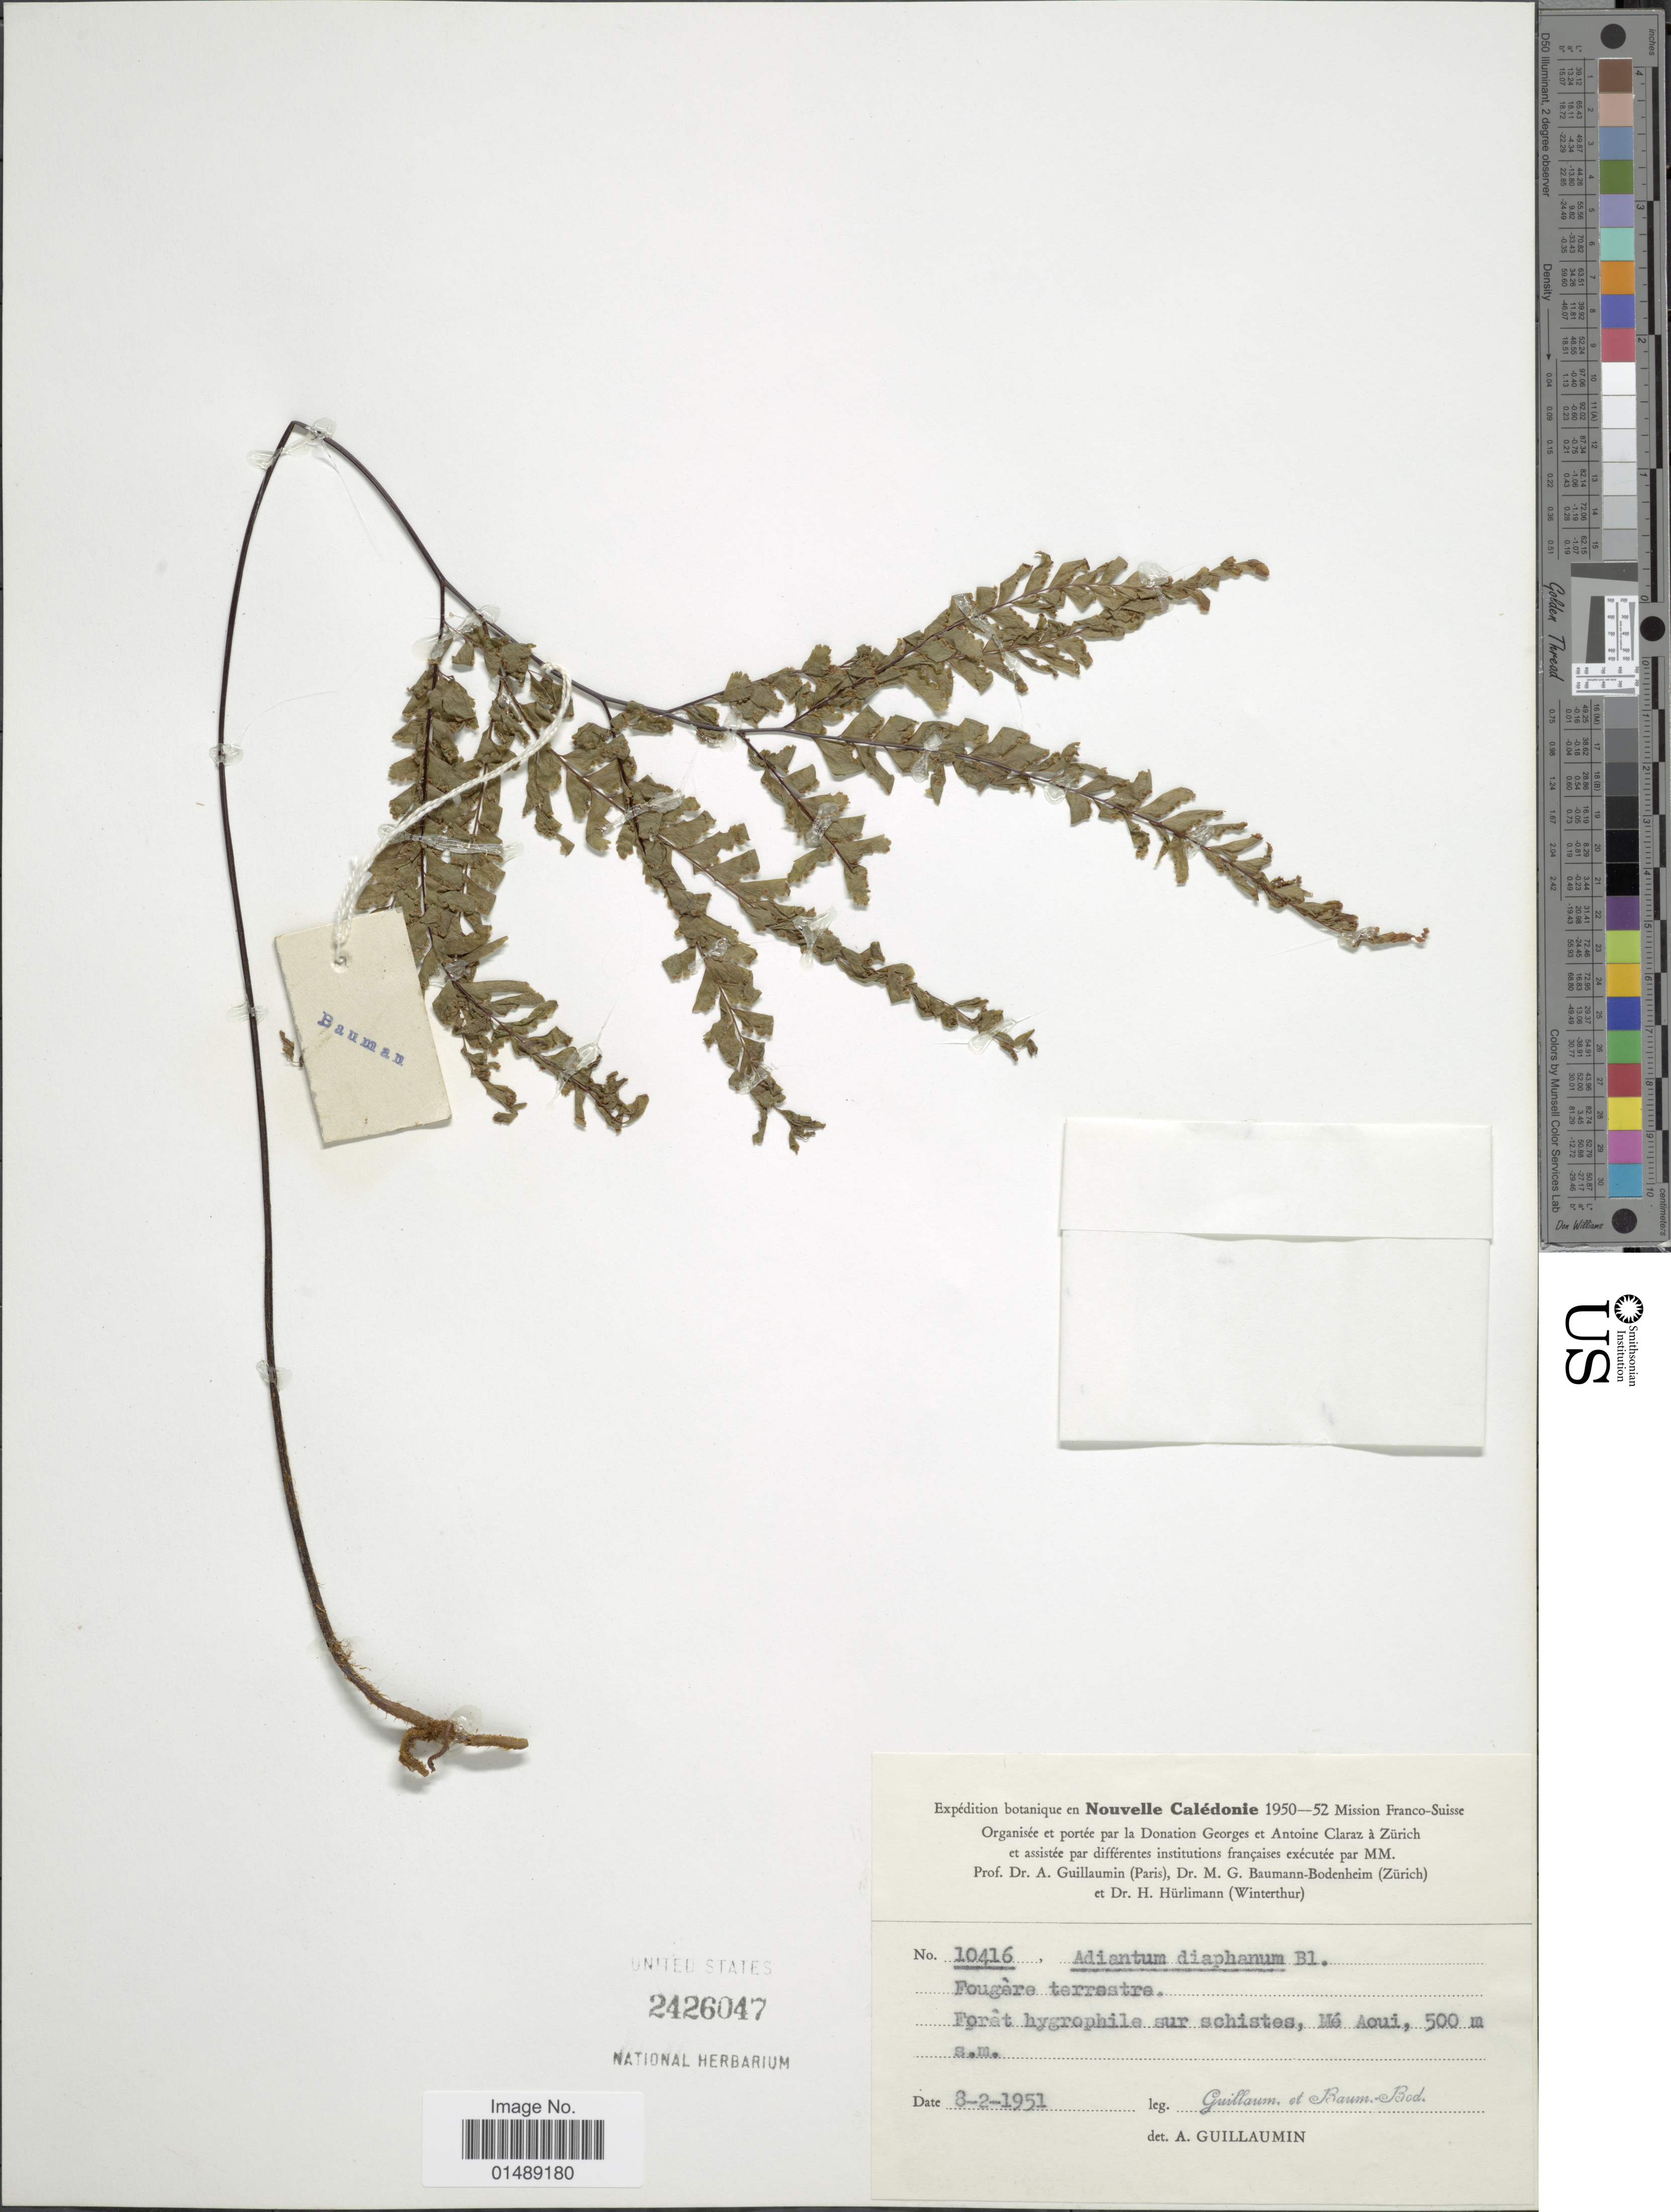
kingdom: Plantae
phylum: Tracheophyta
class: Polypodiopsida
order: Polypodiales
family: Pteridaceae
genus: Adiantum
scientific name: Adiantum diaphanum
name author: Blume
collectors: A. Guillaumin & M. G. Baumann-Bodenheim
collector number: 10416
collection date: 1951-02-08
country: New Caledonia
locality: New Caledonia, Foret hygrophile sur schistes, Me Aoui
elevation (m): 500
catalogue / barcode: US 2426047